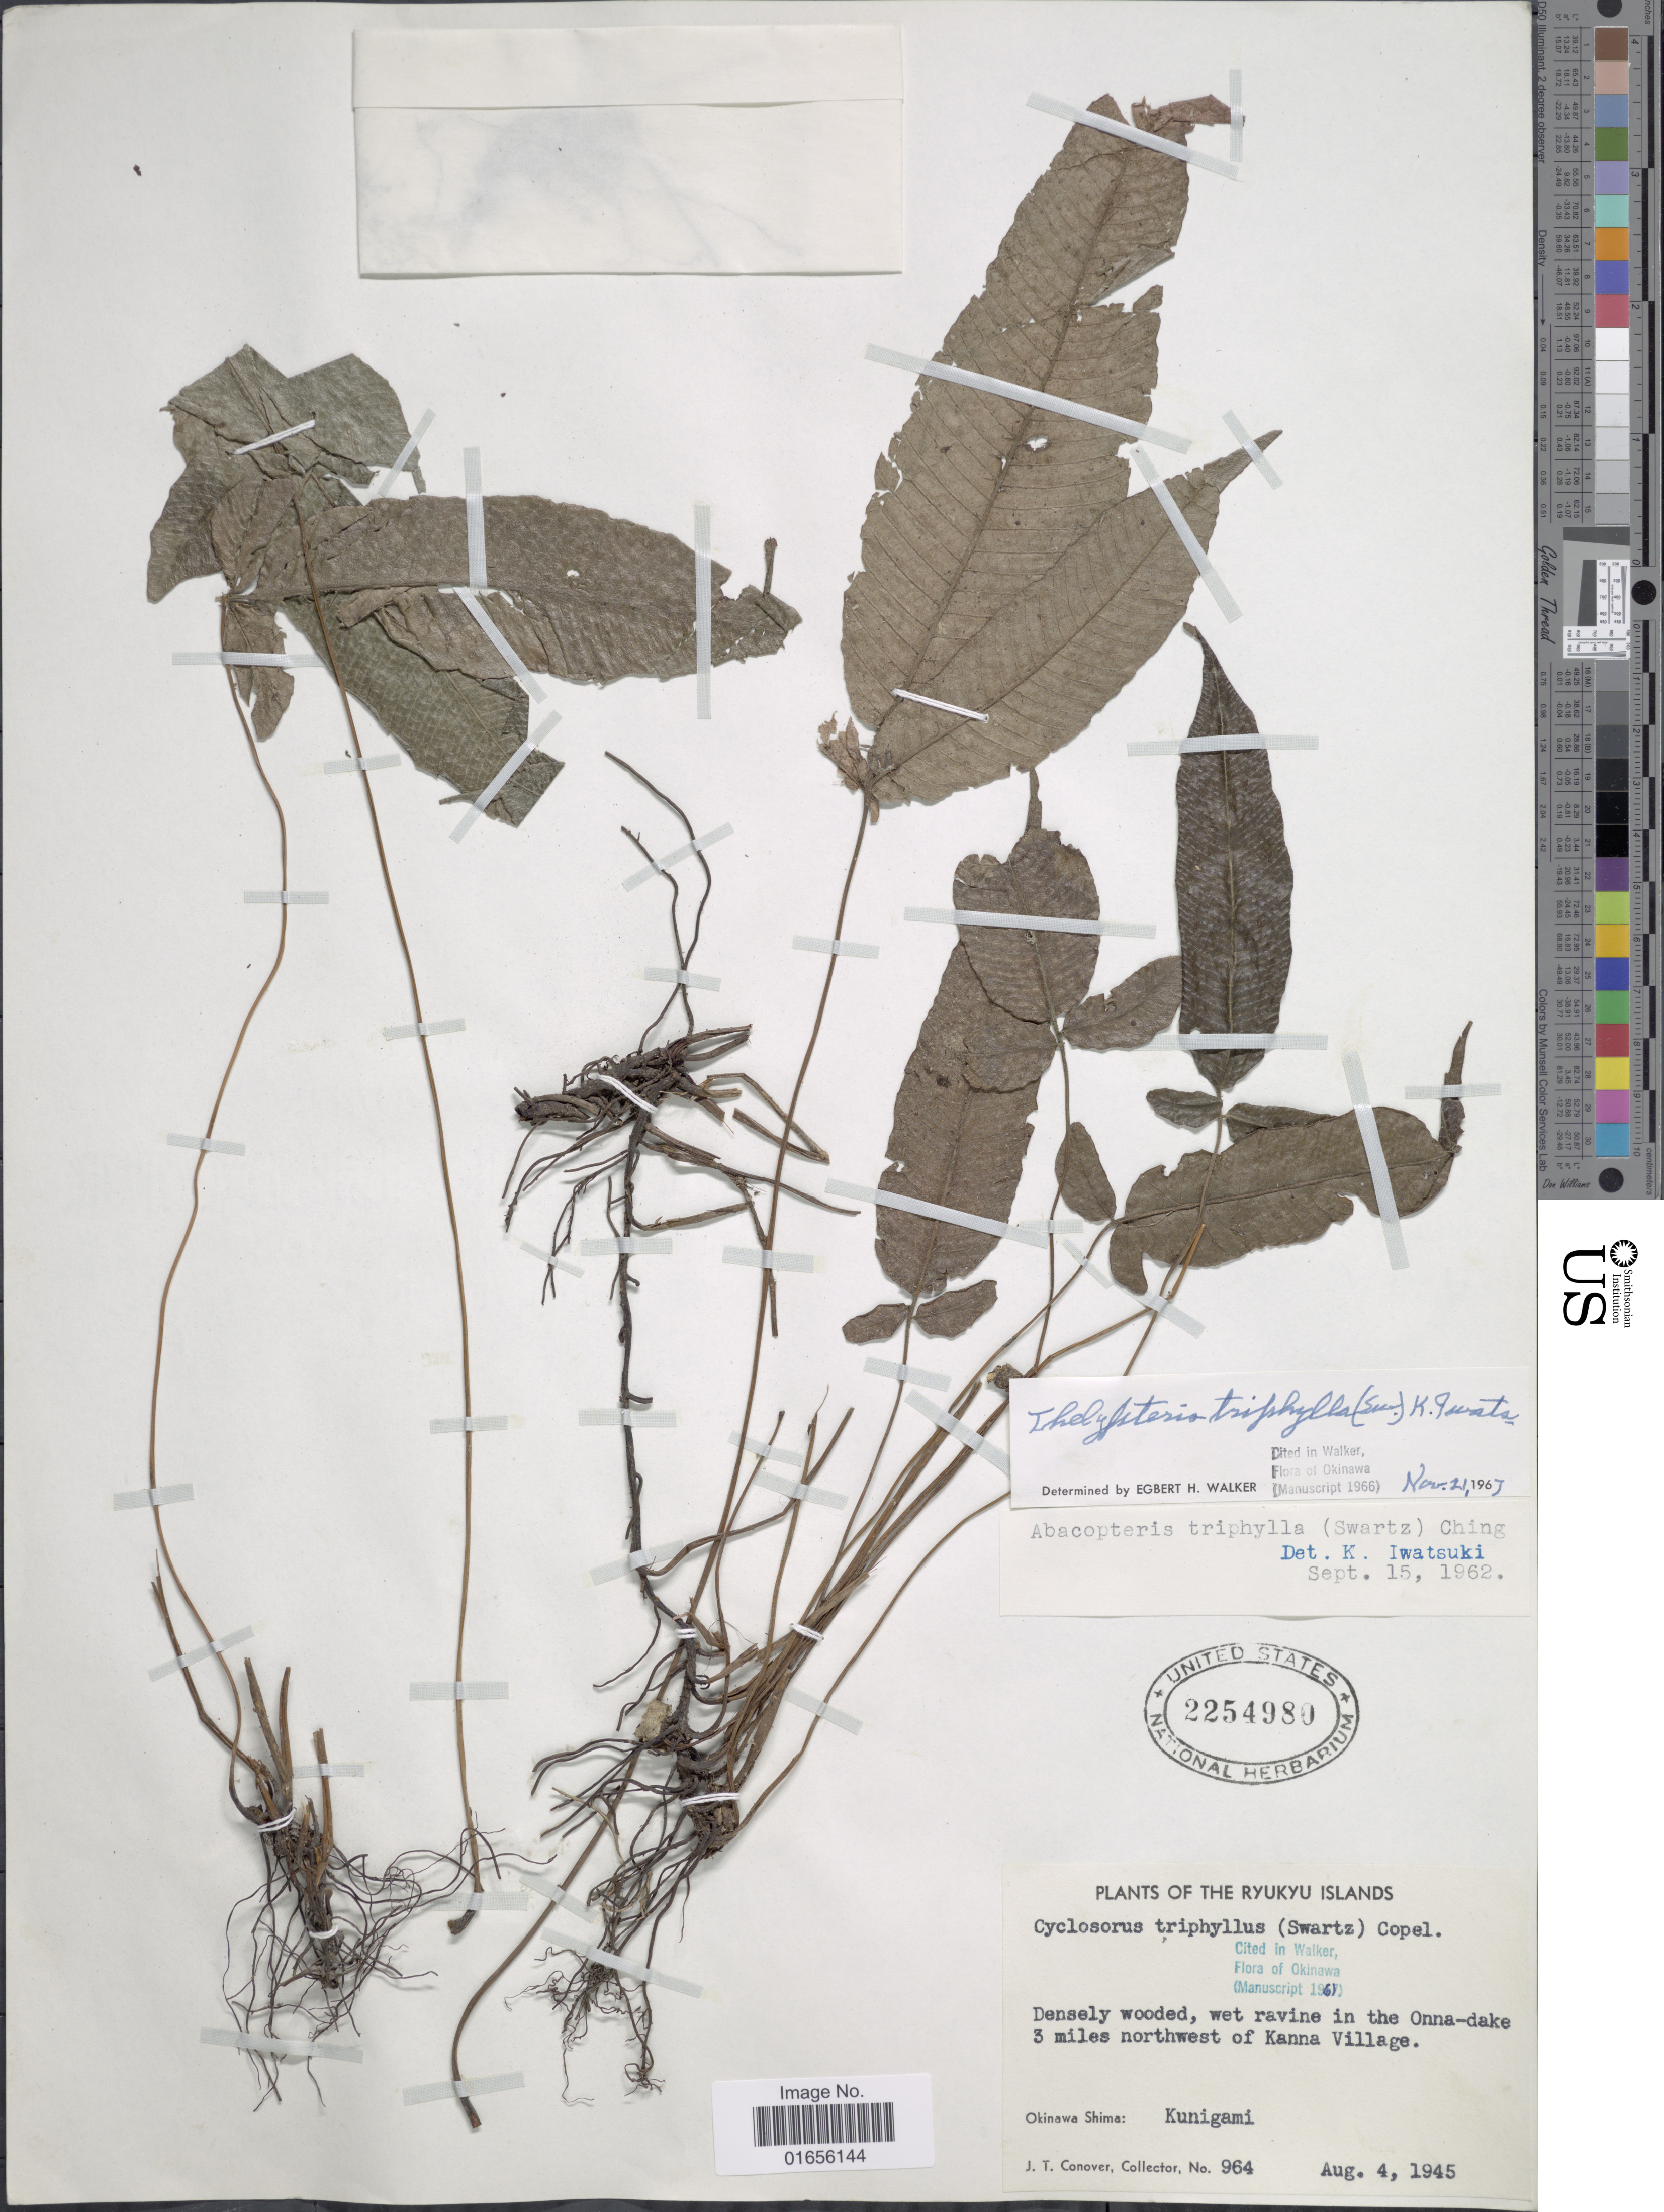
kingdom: Plantae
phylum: Tracheophyta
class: Polypodiopsida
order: Polypodiales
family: Thelypteridaceae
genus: Pronephrium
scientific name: Pronephrium triphyllum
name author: (Sw.) Holttum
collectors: J. T. Conover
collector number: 964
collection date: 1945-08-04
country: Japan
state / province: Okinawa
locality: The Ryukyu Islands. Densely wooded, wet ravine in the Onna-dake 3 miles northwest of Kanna Village. Okinawa Shima: Kunigami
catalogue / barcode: US 2254980